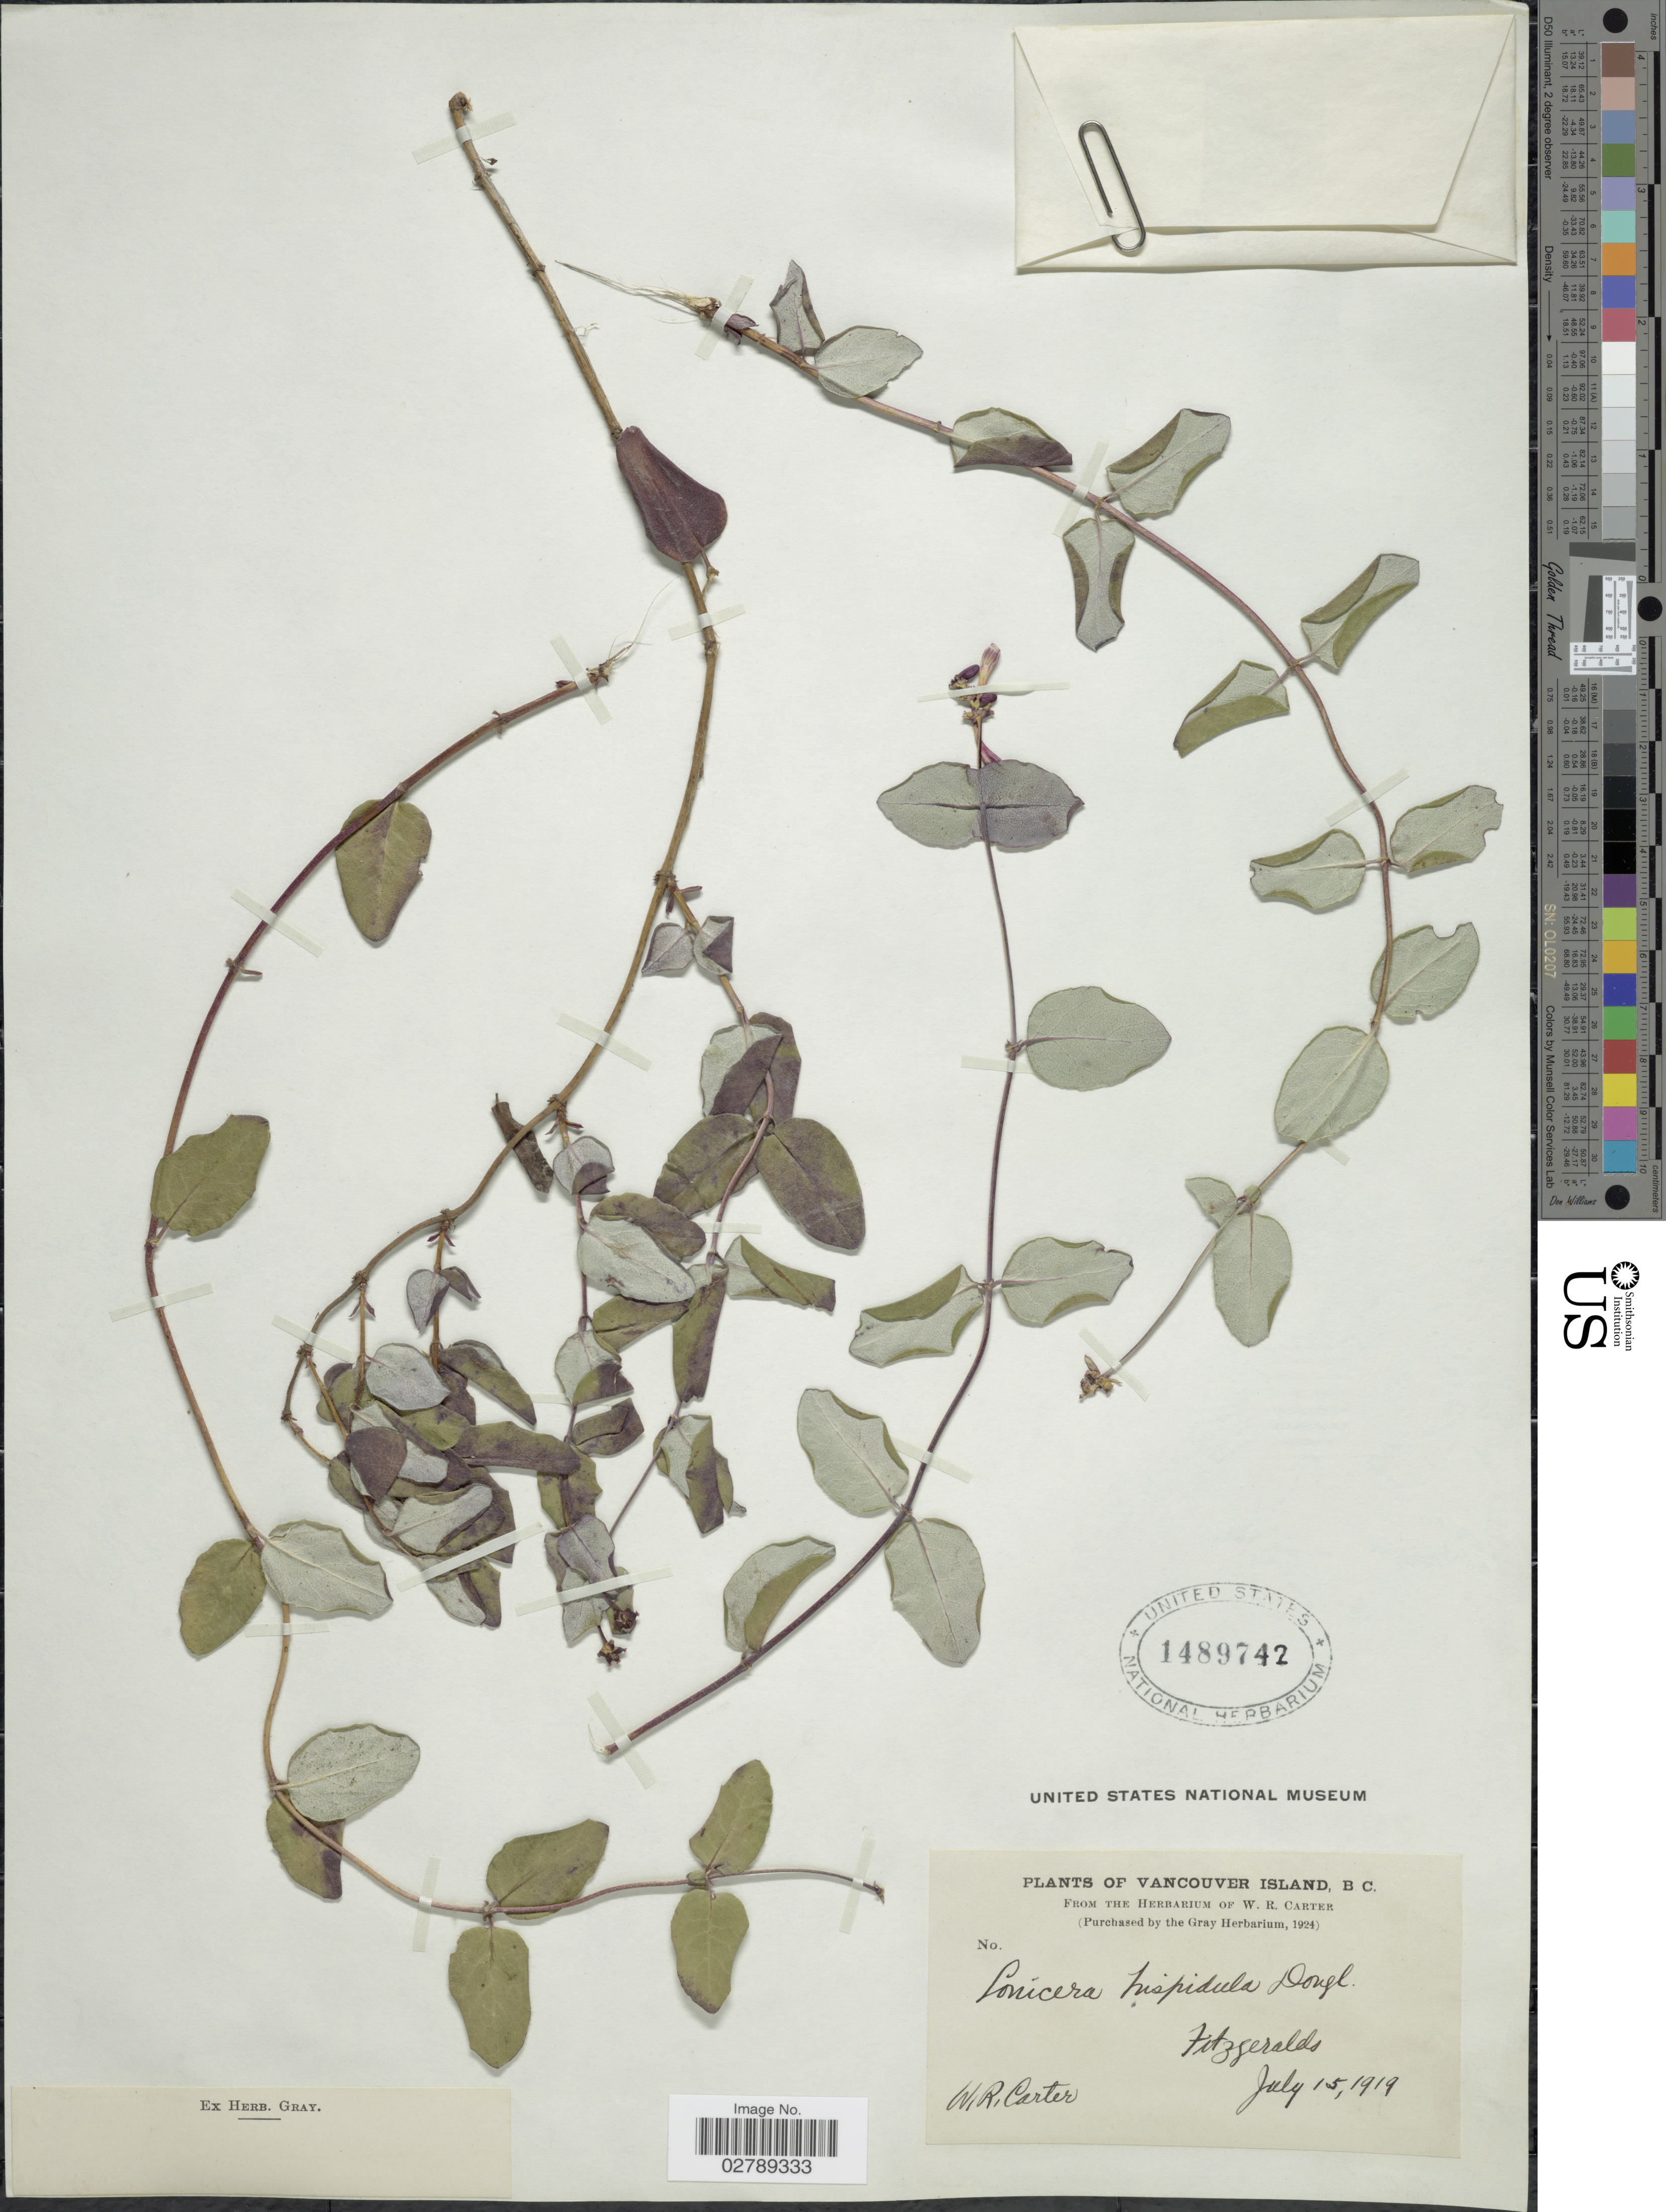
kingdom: Plantae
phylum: Tracheophyta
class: Magnoliopsida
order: Dipsacales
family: Caprifoliaceae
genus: Lonicera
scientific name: Lonicera hispidula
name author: Douglas ex Lindl.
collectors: W. R. Carter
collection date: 1919-07-15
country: Canada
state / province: British Columbia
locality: Vancouver Island. Fitzgeralds.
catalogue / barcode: US 1489742